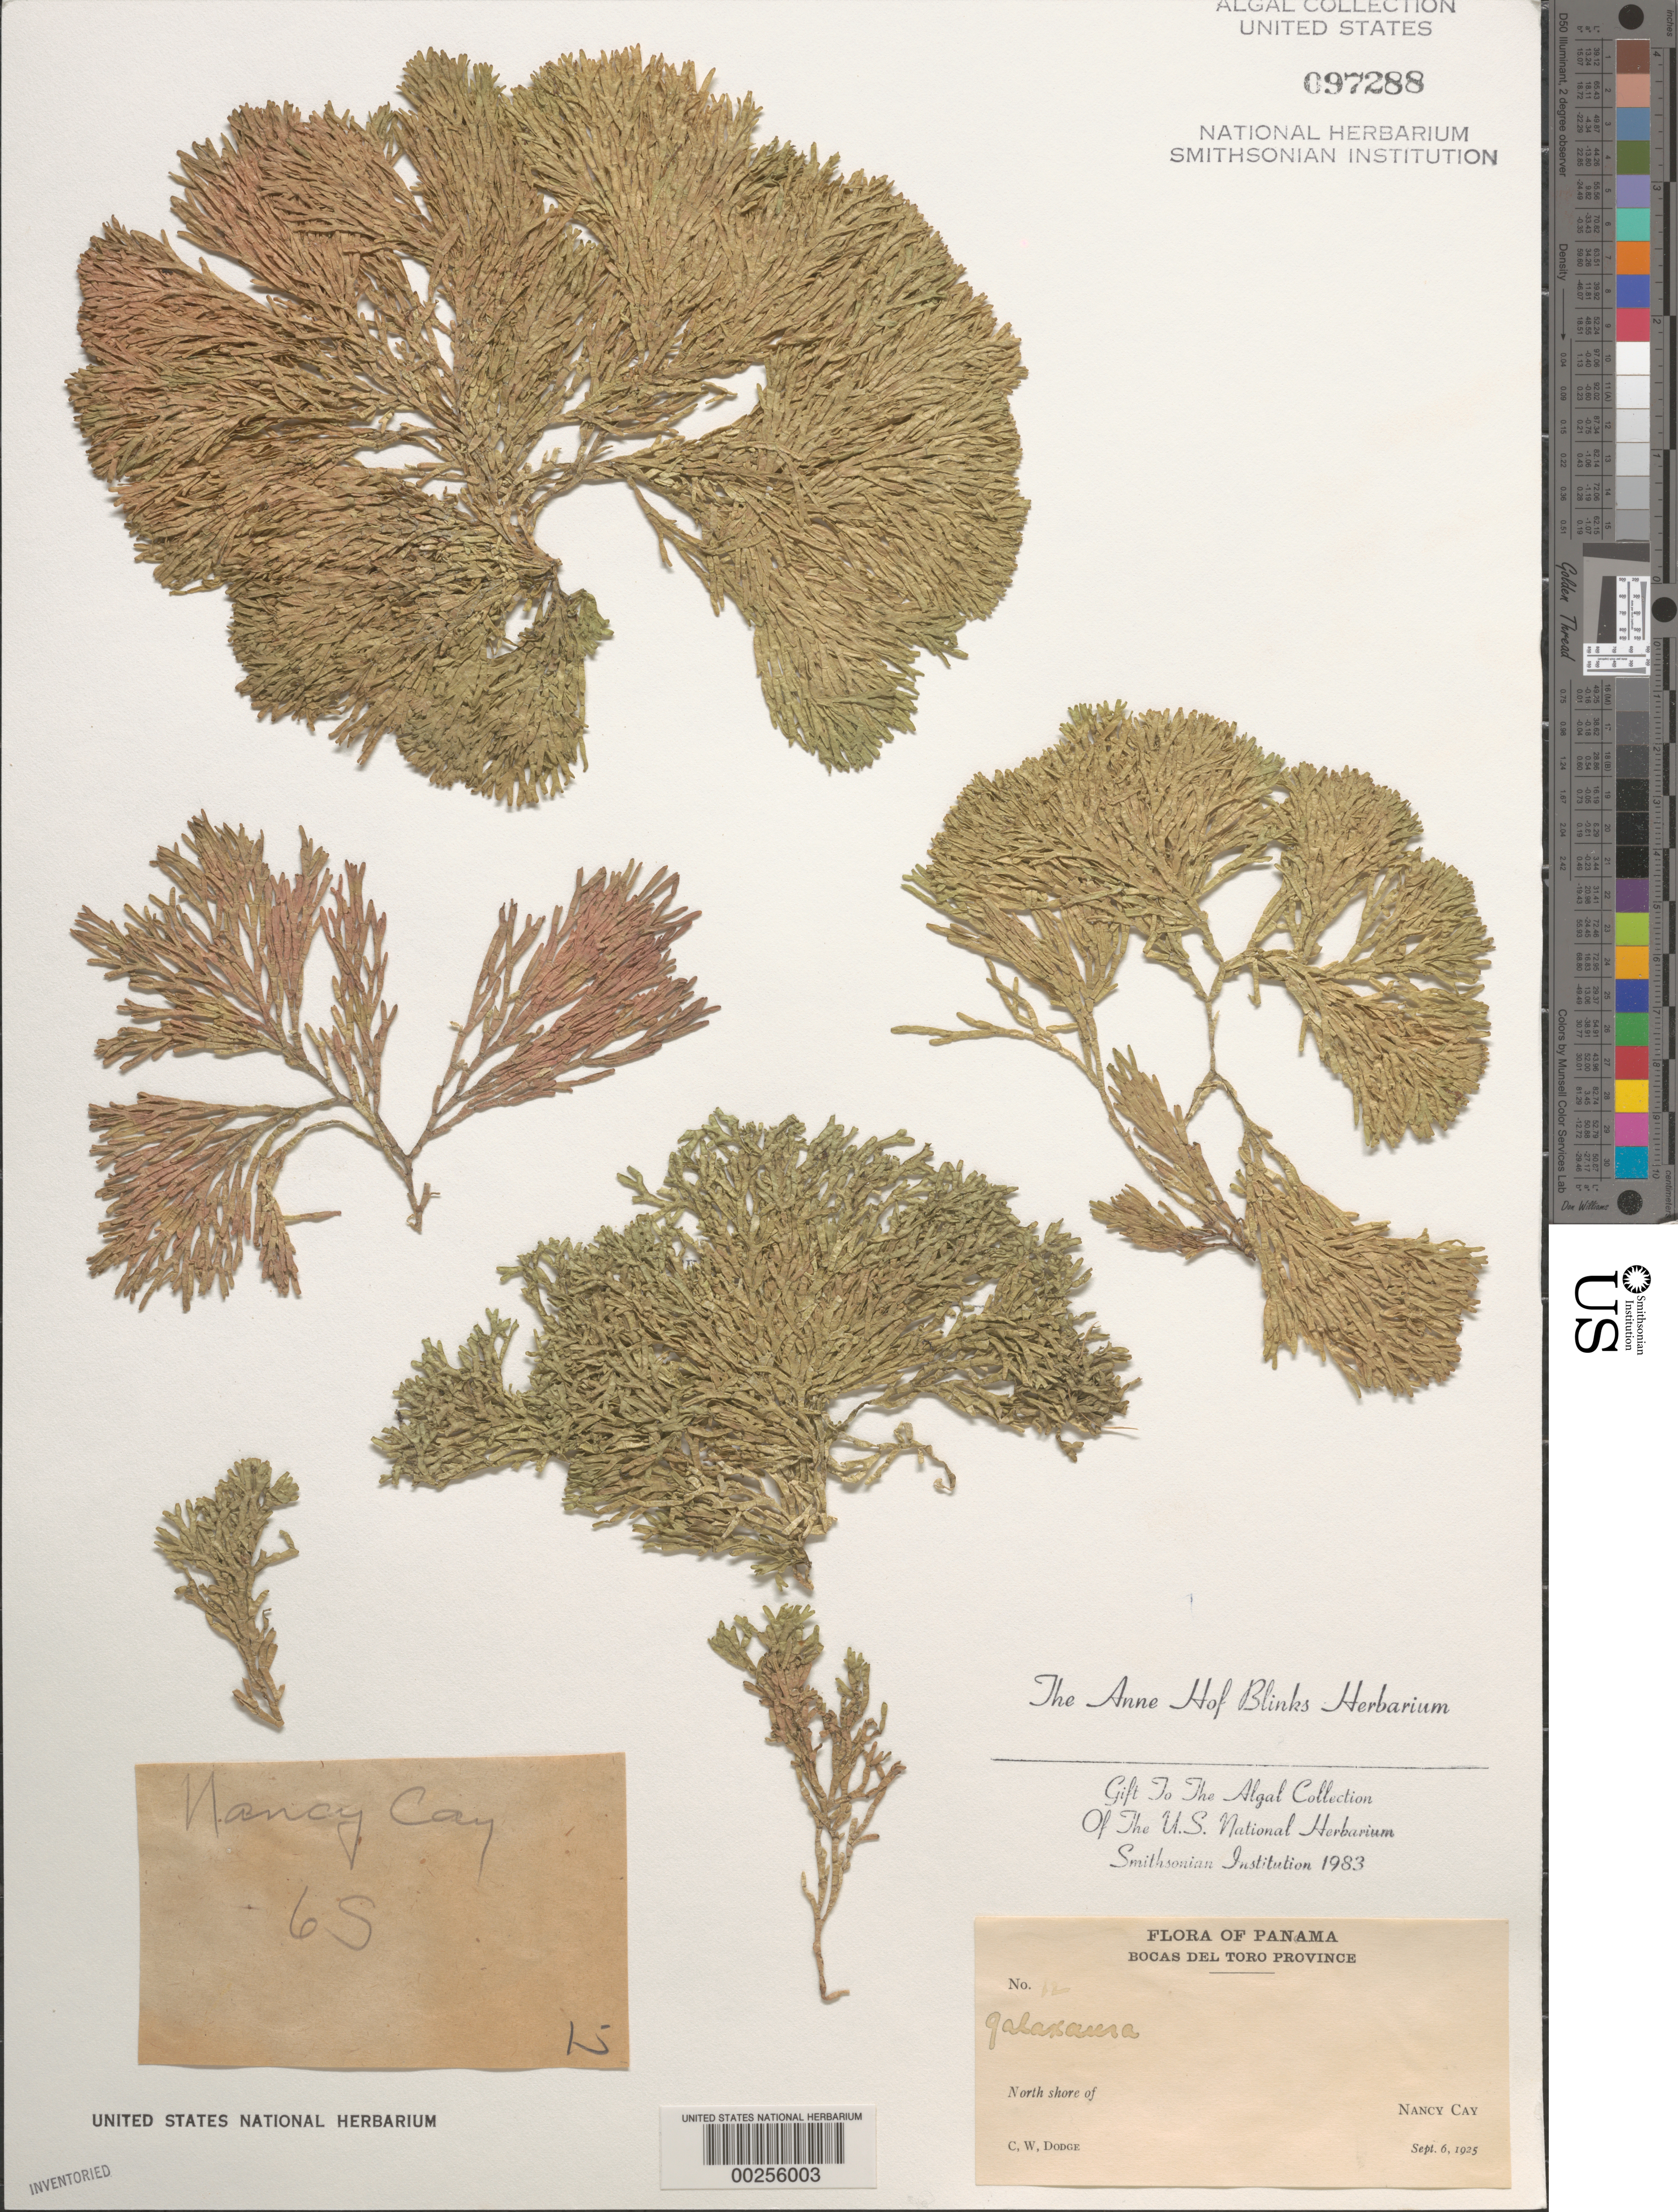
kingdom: Plantae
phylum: Rhodophyta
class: Florideophyceae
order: Nemaliales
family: Galaxauraceae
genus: Galaxaura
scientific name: Galaxaura sp.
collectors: C. Dodge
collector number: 12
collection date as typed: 06 Sep 1925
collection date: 1925-09-06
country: Panama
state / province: Bocas del Toro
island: Cayo Nancy (Nancy Cay)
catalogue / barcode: US 97288